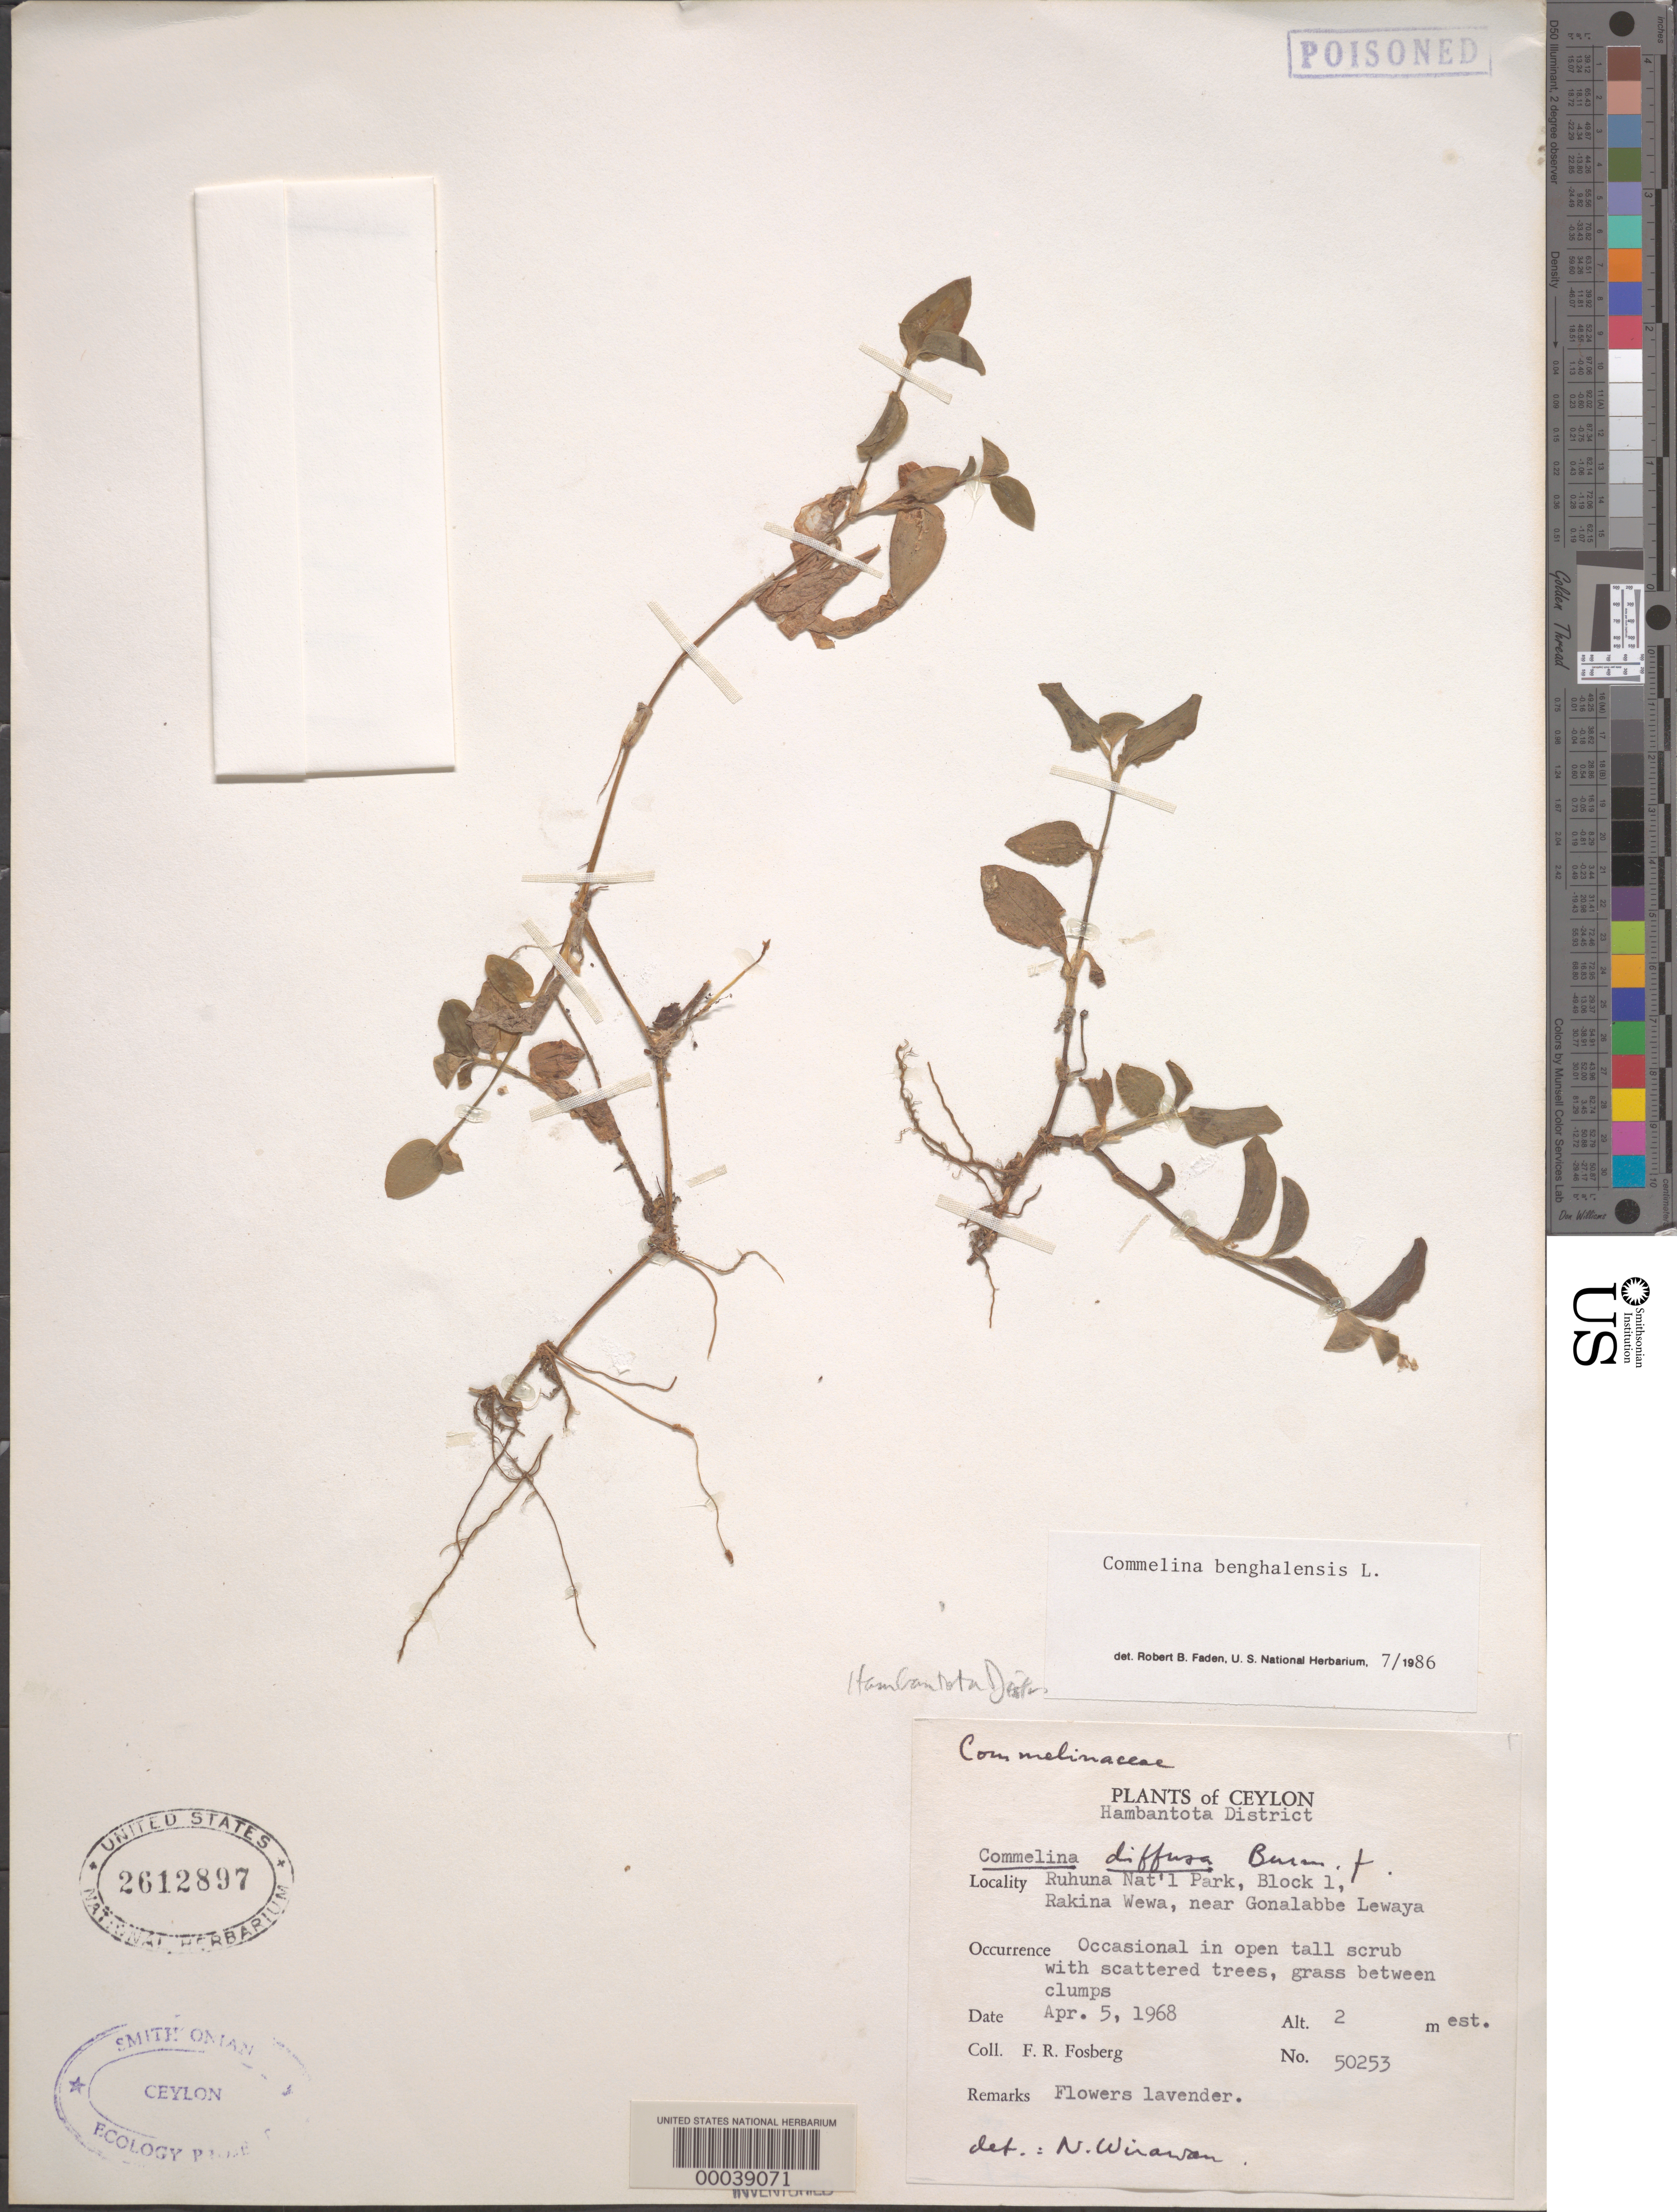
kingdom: Plantae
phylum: Tracheophyta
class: Liliopsida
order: Commelinales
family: Commelinaceae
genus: Commelina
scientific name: Commelina benghalensis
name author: L.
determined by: Faden, Robert B., (US), Smithsonian Institution - National Museum of Natural History (UNITED STATES)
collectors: F. R. Fosberg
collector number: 50253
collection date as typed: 05 Apr 1968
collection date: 1968-04-05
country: Sri Lanka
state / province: Southern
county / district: Hambantota Dist.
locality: Ruhuna national park, near gonalabbe lewaya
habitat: Open tall scrub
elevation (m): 2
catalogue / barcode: US 2612897